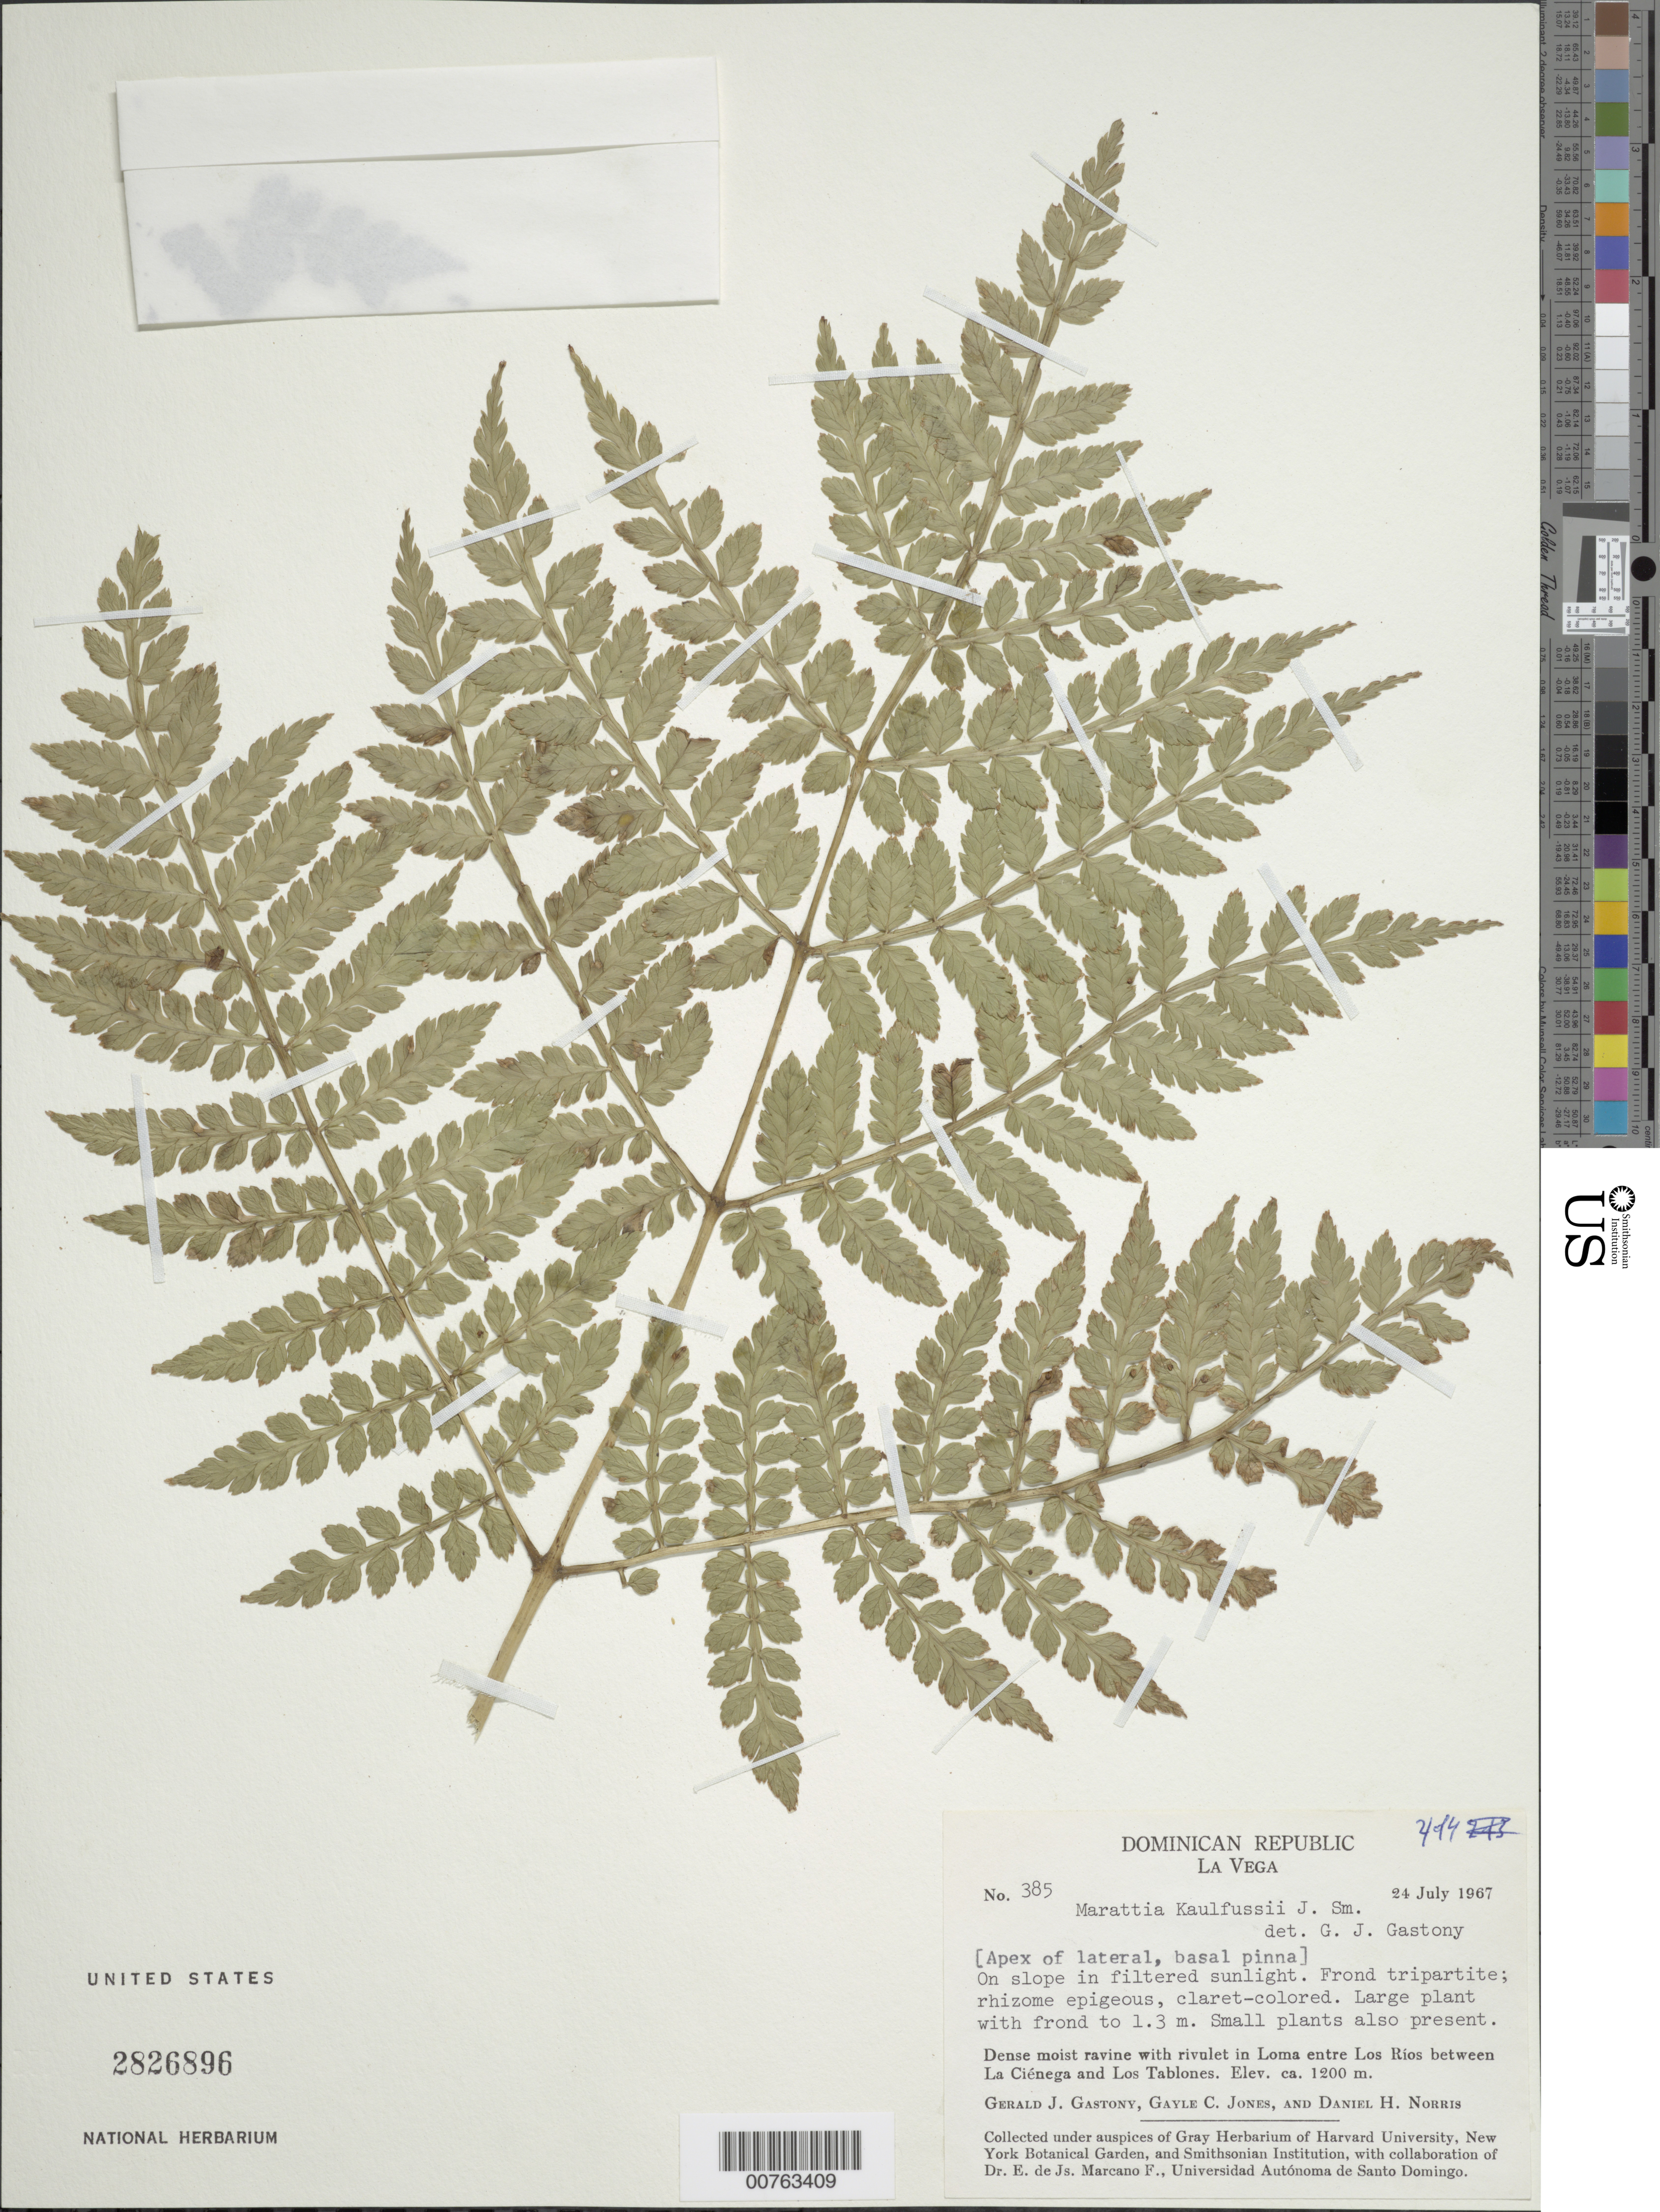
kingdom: Plantae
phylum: Tracheophyta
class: Polypodiopsida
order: Marattiales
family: Marattiaceae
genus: Marattia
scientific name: Marattia laevis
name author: Sm.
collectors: G. Gastony, G. C. Jones & D. H. Norris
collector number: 385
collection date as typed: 24 Jul 1967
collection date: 1967-07-24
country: Dominican Republic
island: Hispaniola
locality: Provincia La Vega. In Loma entre Los Rios between La Ciénega and Los Tablones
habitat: On slope in filtered sunlight; dense moist ravine with rivulet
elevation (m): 1200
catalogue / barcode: US 2826896